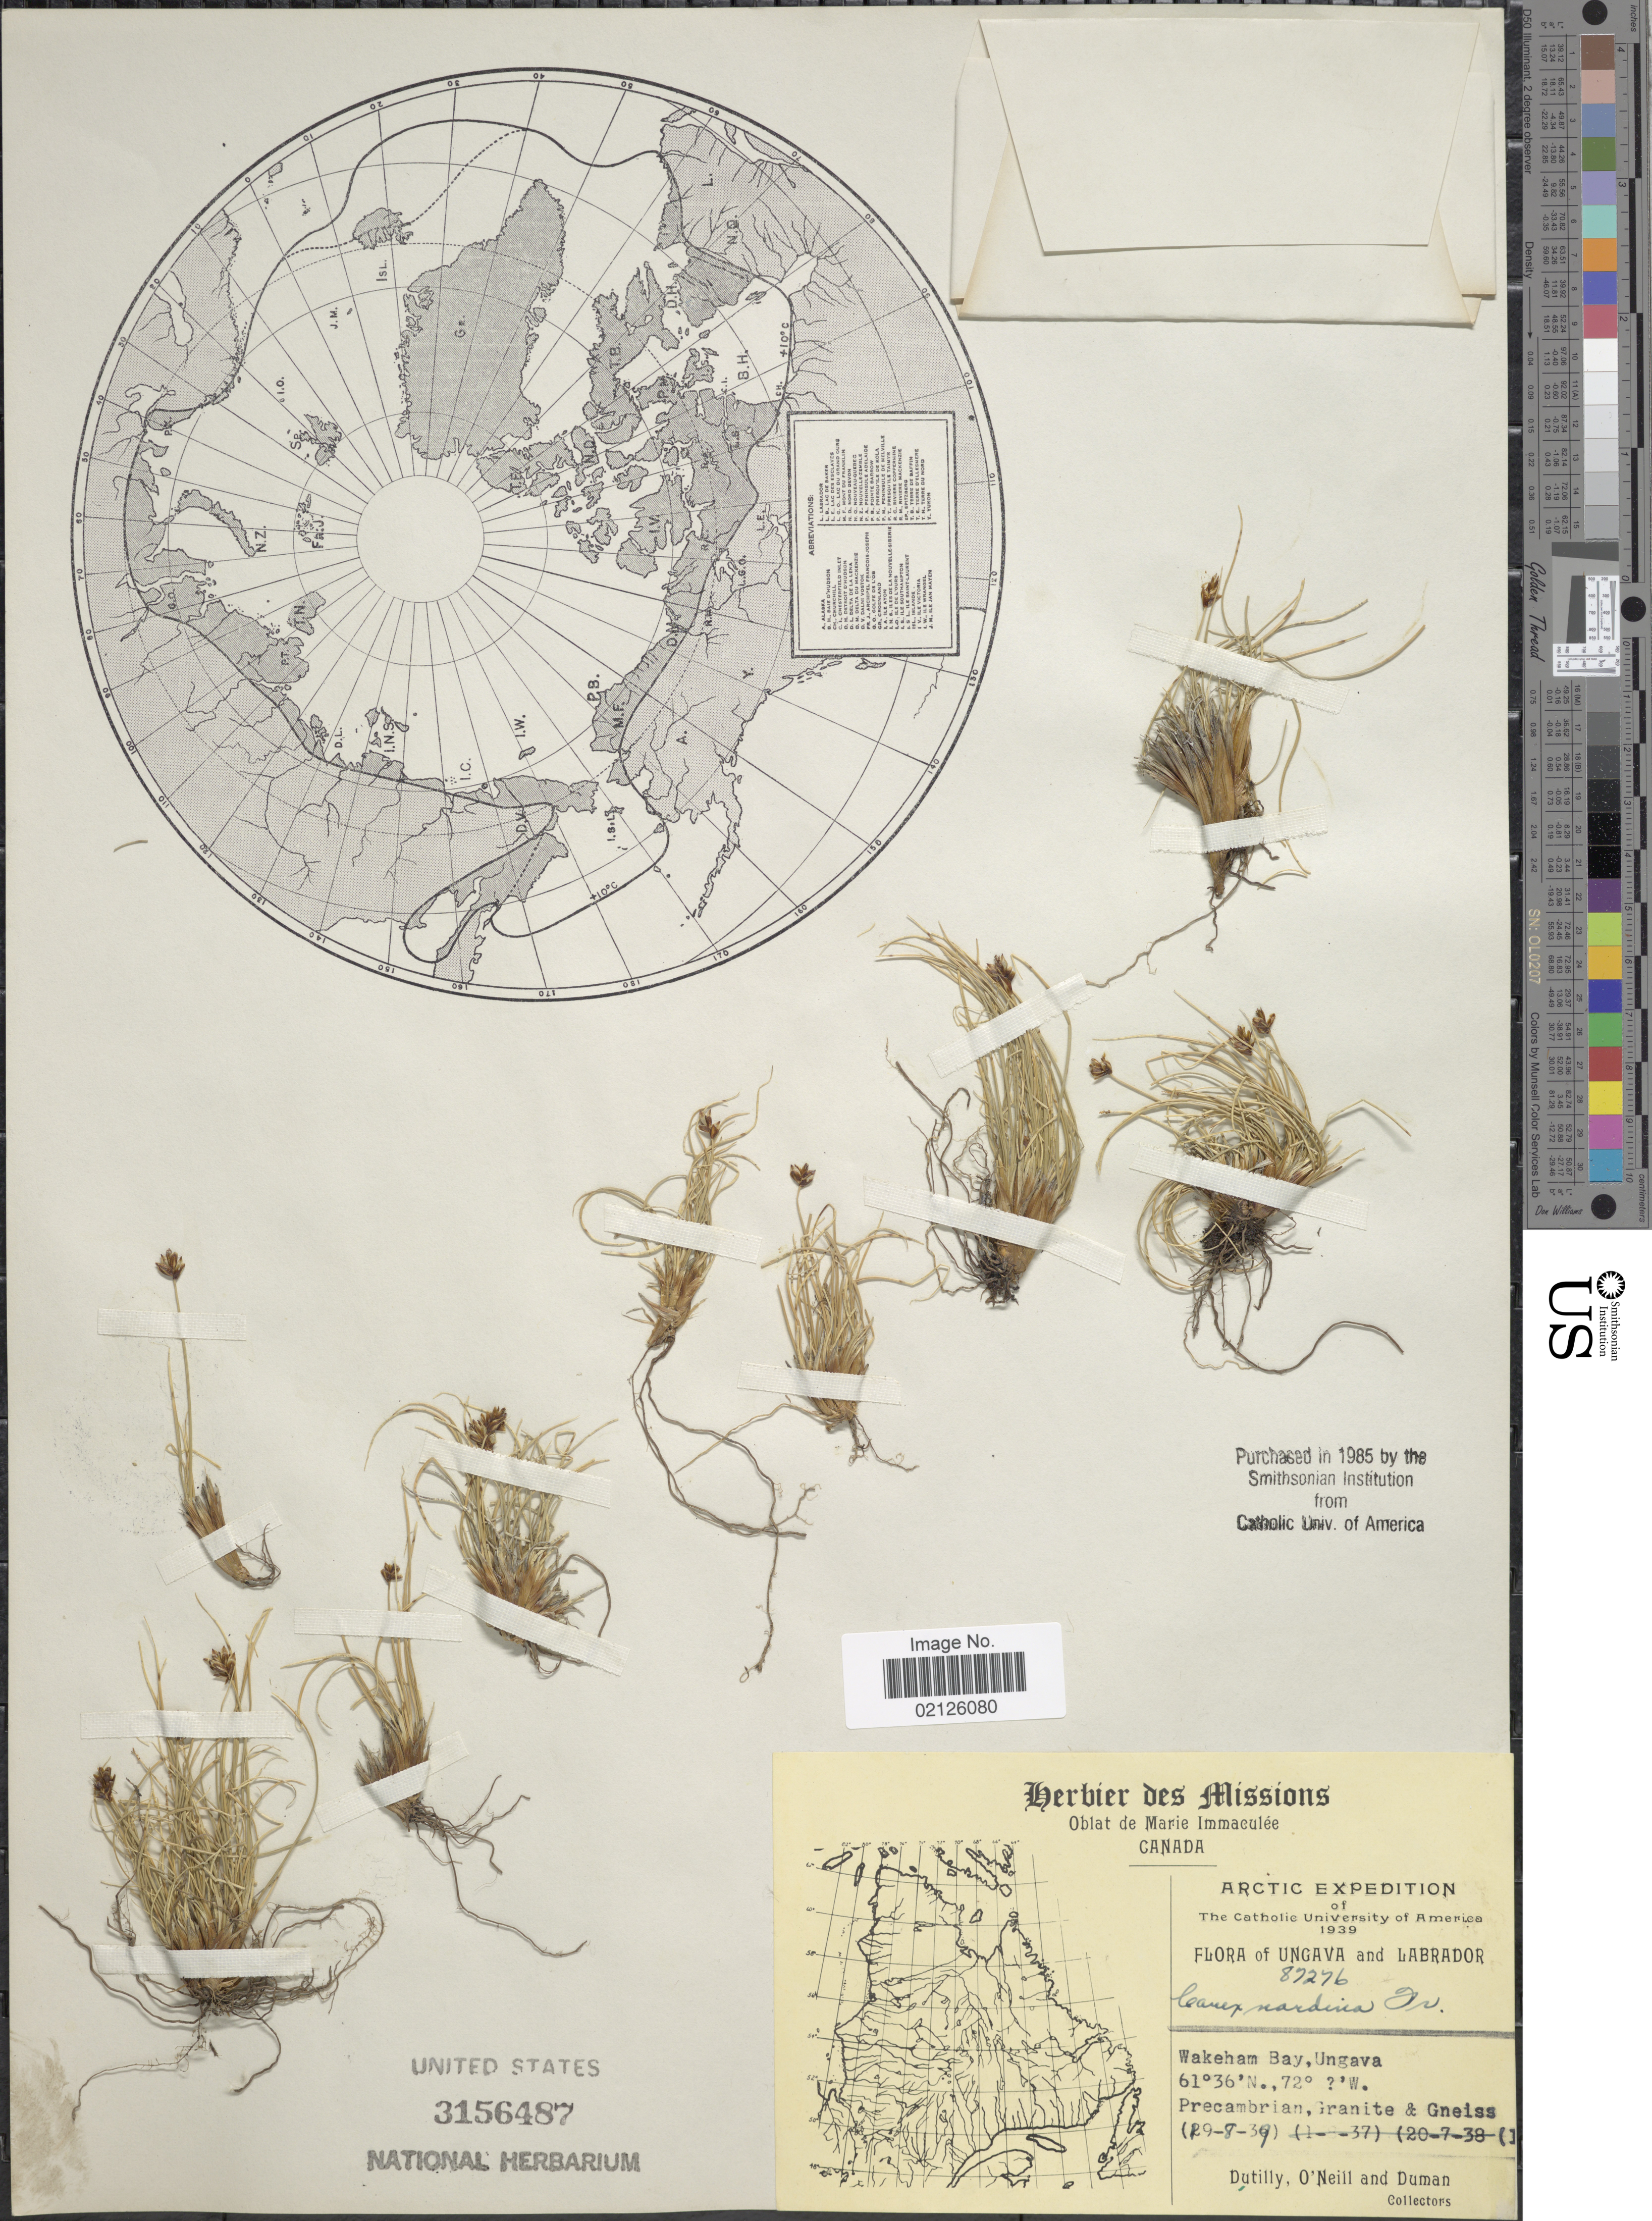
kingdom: Plantae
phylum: Tracheophyta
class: Liliopsida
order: Poales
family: Cyperaceae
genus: Carex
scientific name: Carex nardina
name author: (Hornem.) Fr.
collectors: -. Dutilly, O' Neill & -. Duman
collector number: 87276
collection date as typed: Transcribed d/m/y: 19/8/39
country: Canada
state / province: Quebec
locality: Arctic, Ungava, Wakeham Bay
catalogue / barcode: US 3156487